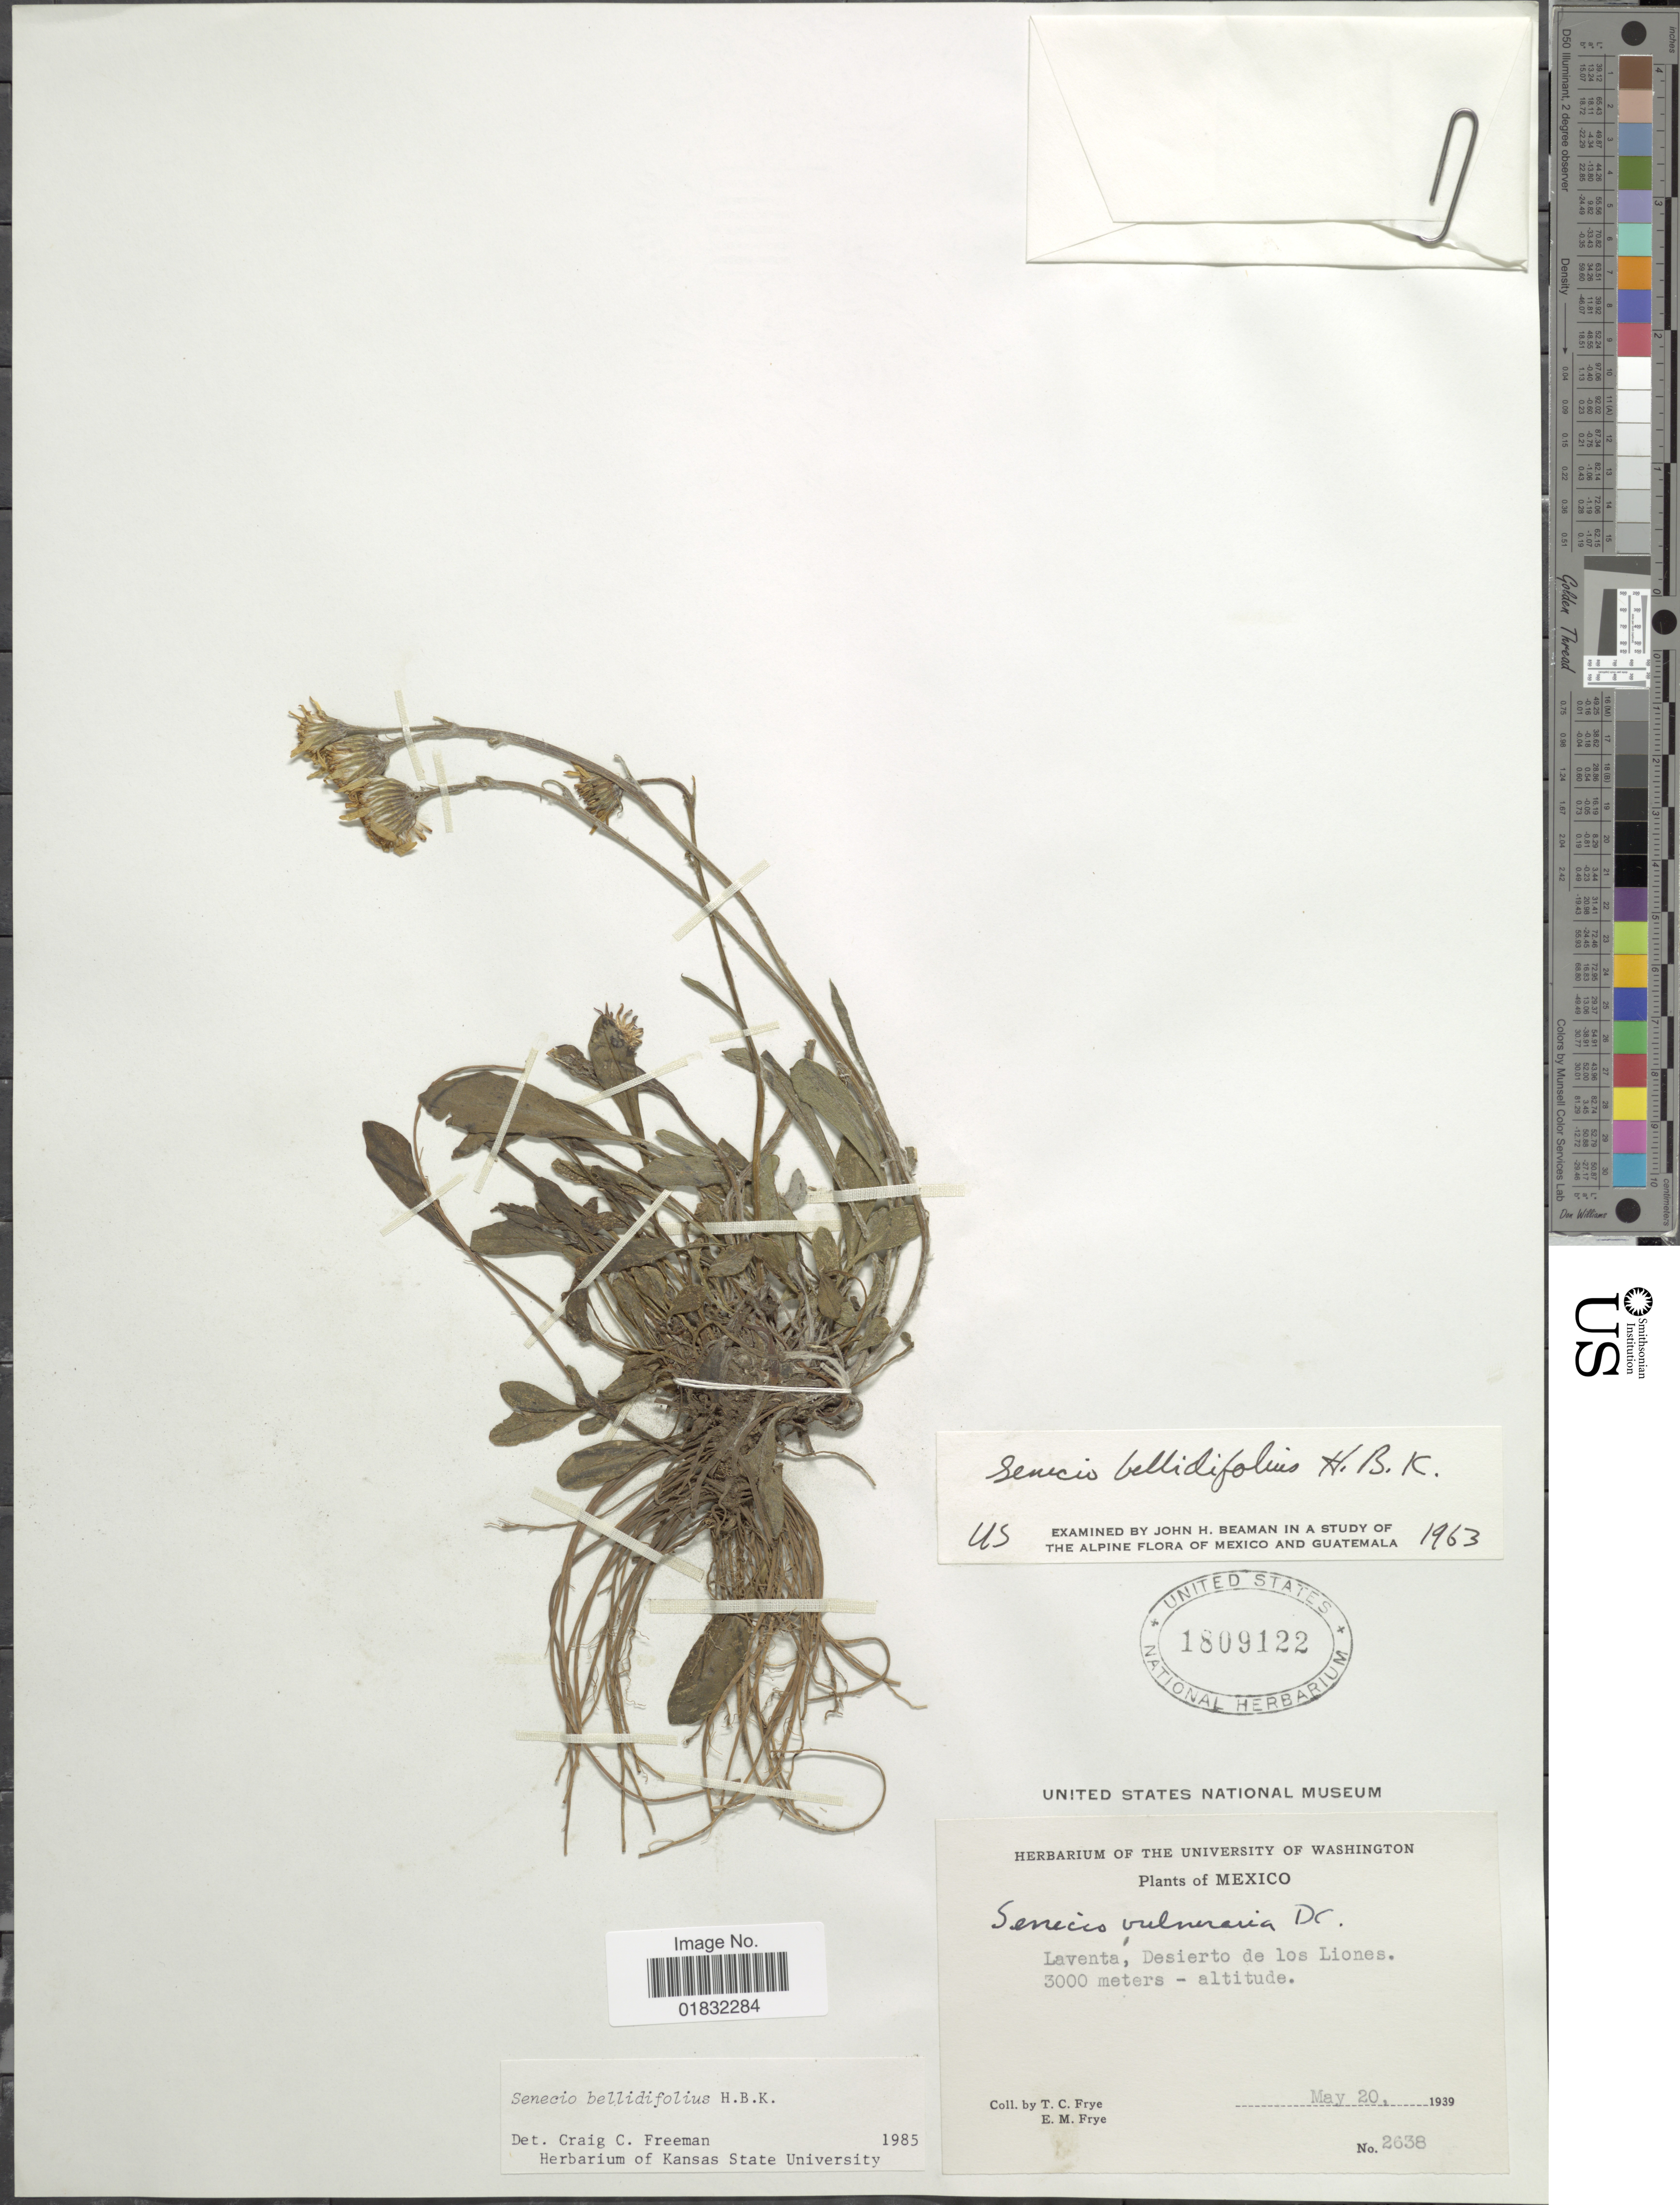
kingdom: Plantae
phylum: Tracheophyta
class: Magnoliopsida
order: Asterales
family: Asteraceae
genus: Packera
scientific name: Packera bellidifolia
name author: (Kunth) W.A. Weber & Á. Löve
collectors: T. C. Frye & E. Frye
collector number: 2638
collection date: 1939-05-20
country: Mexico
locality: Laventa, Desierto de Los Liones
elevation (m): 3000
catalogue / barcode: US 1809122